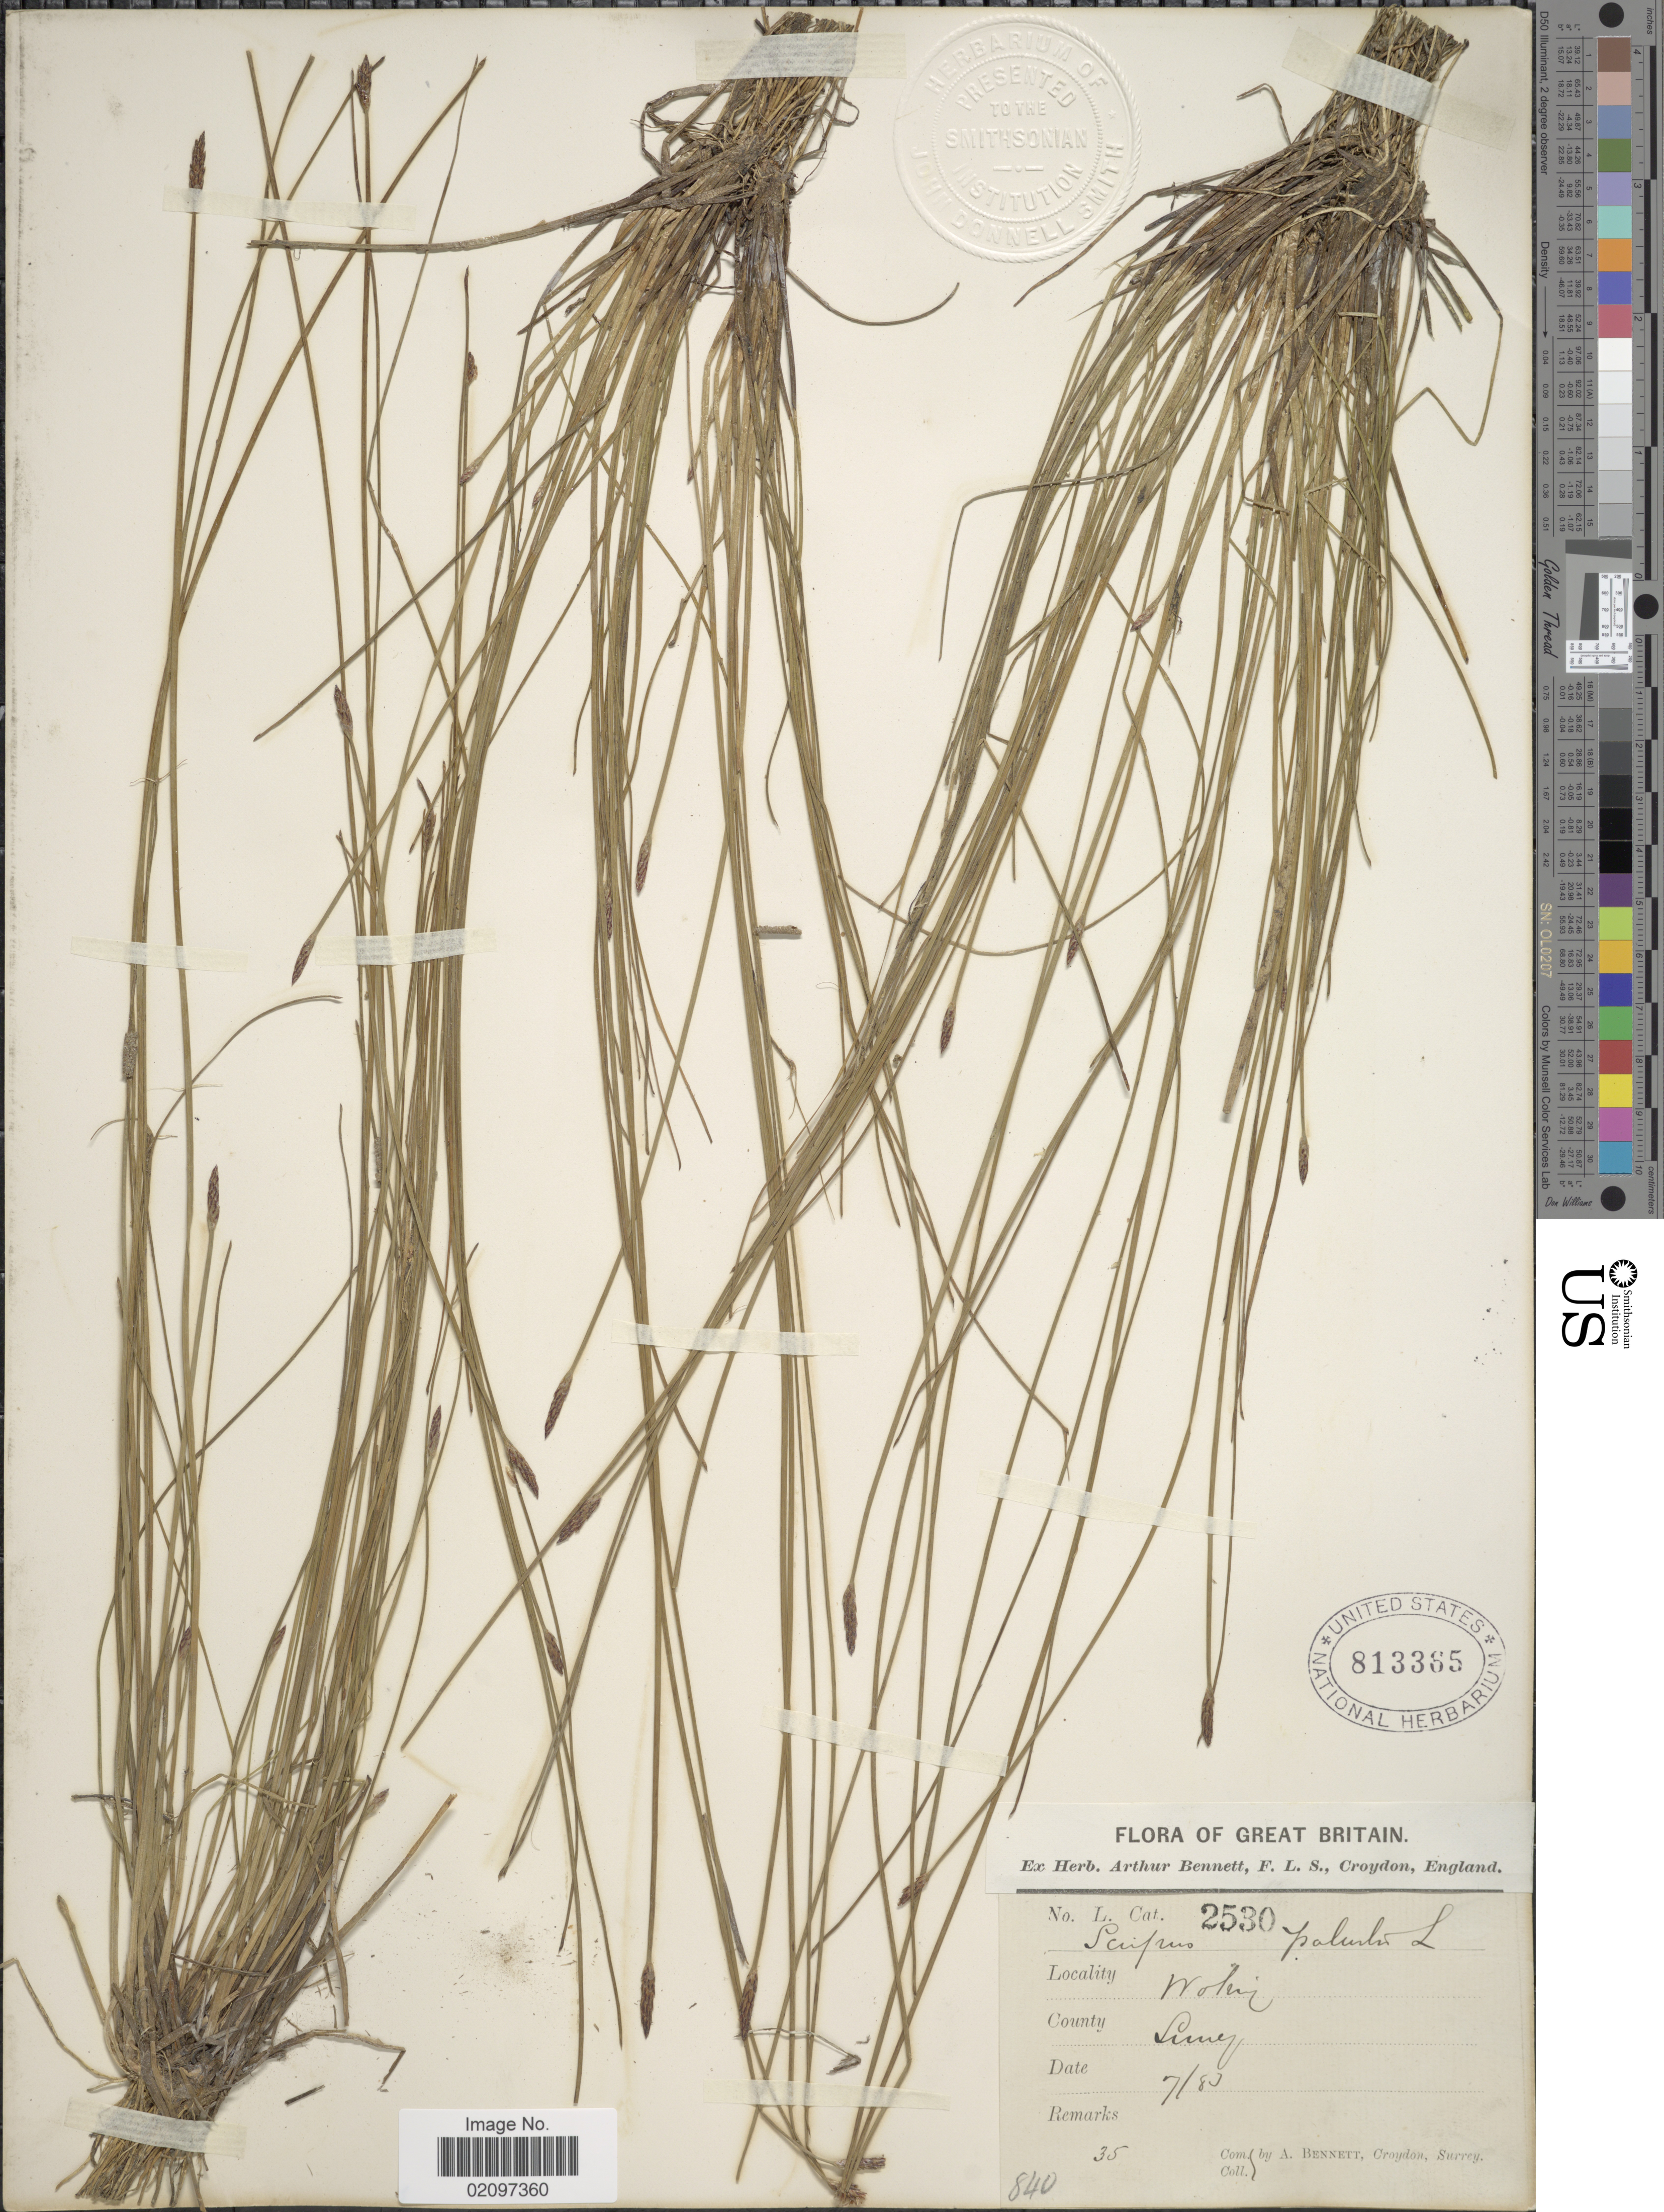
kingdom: Plantae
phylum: Tracheophyta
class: Liliopsida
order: Poales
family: Cyperaceae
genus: Eleocharis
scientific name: Eleocharis palustris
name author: (L.) Roem. & Schult.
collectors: A. Bennett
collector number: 2530/35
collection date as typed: Transcribed d/m/y: /7/83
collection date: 1883-07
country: United Kingdom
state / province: England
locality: Woking, Surrey, Great Britain.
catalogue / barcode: US 813365